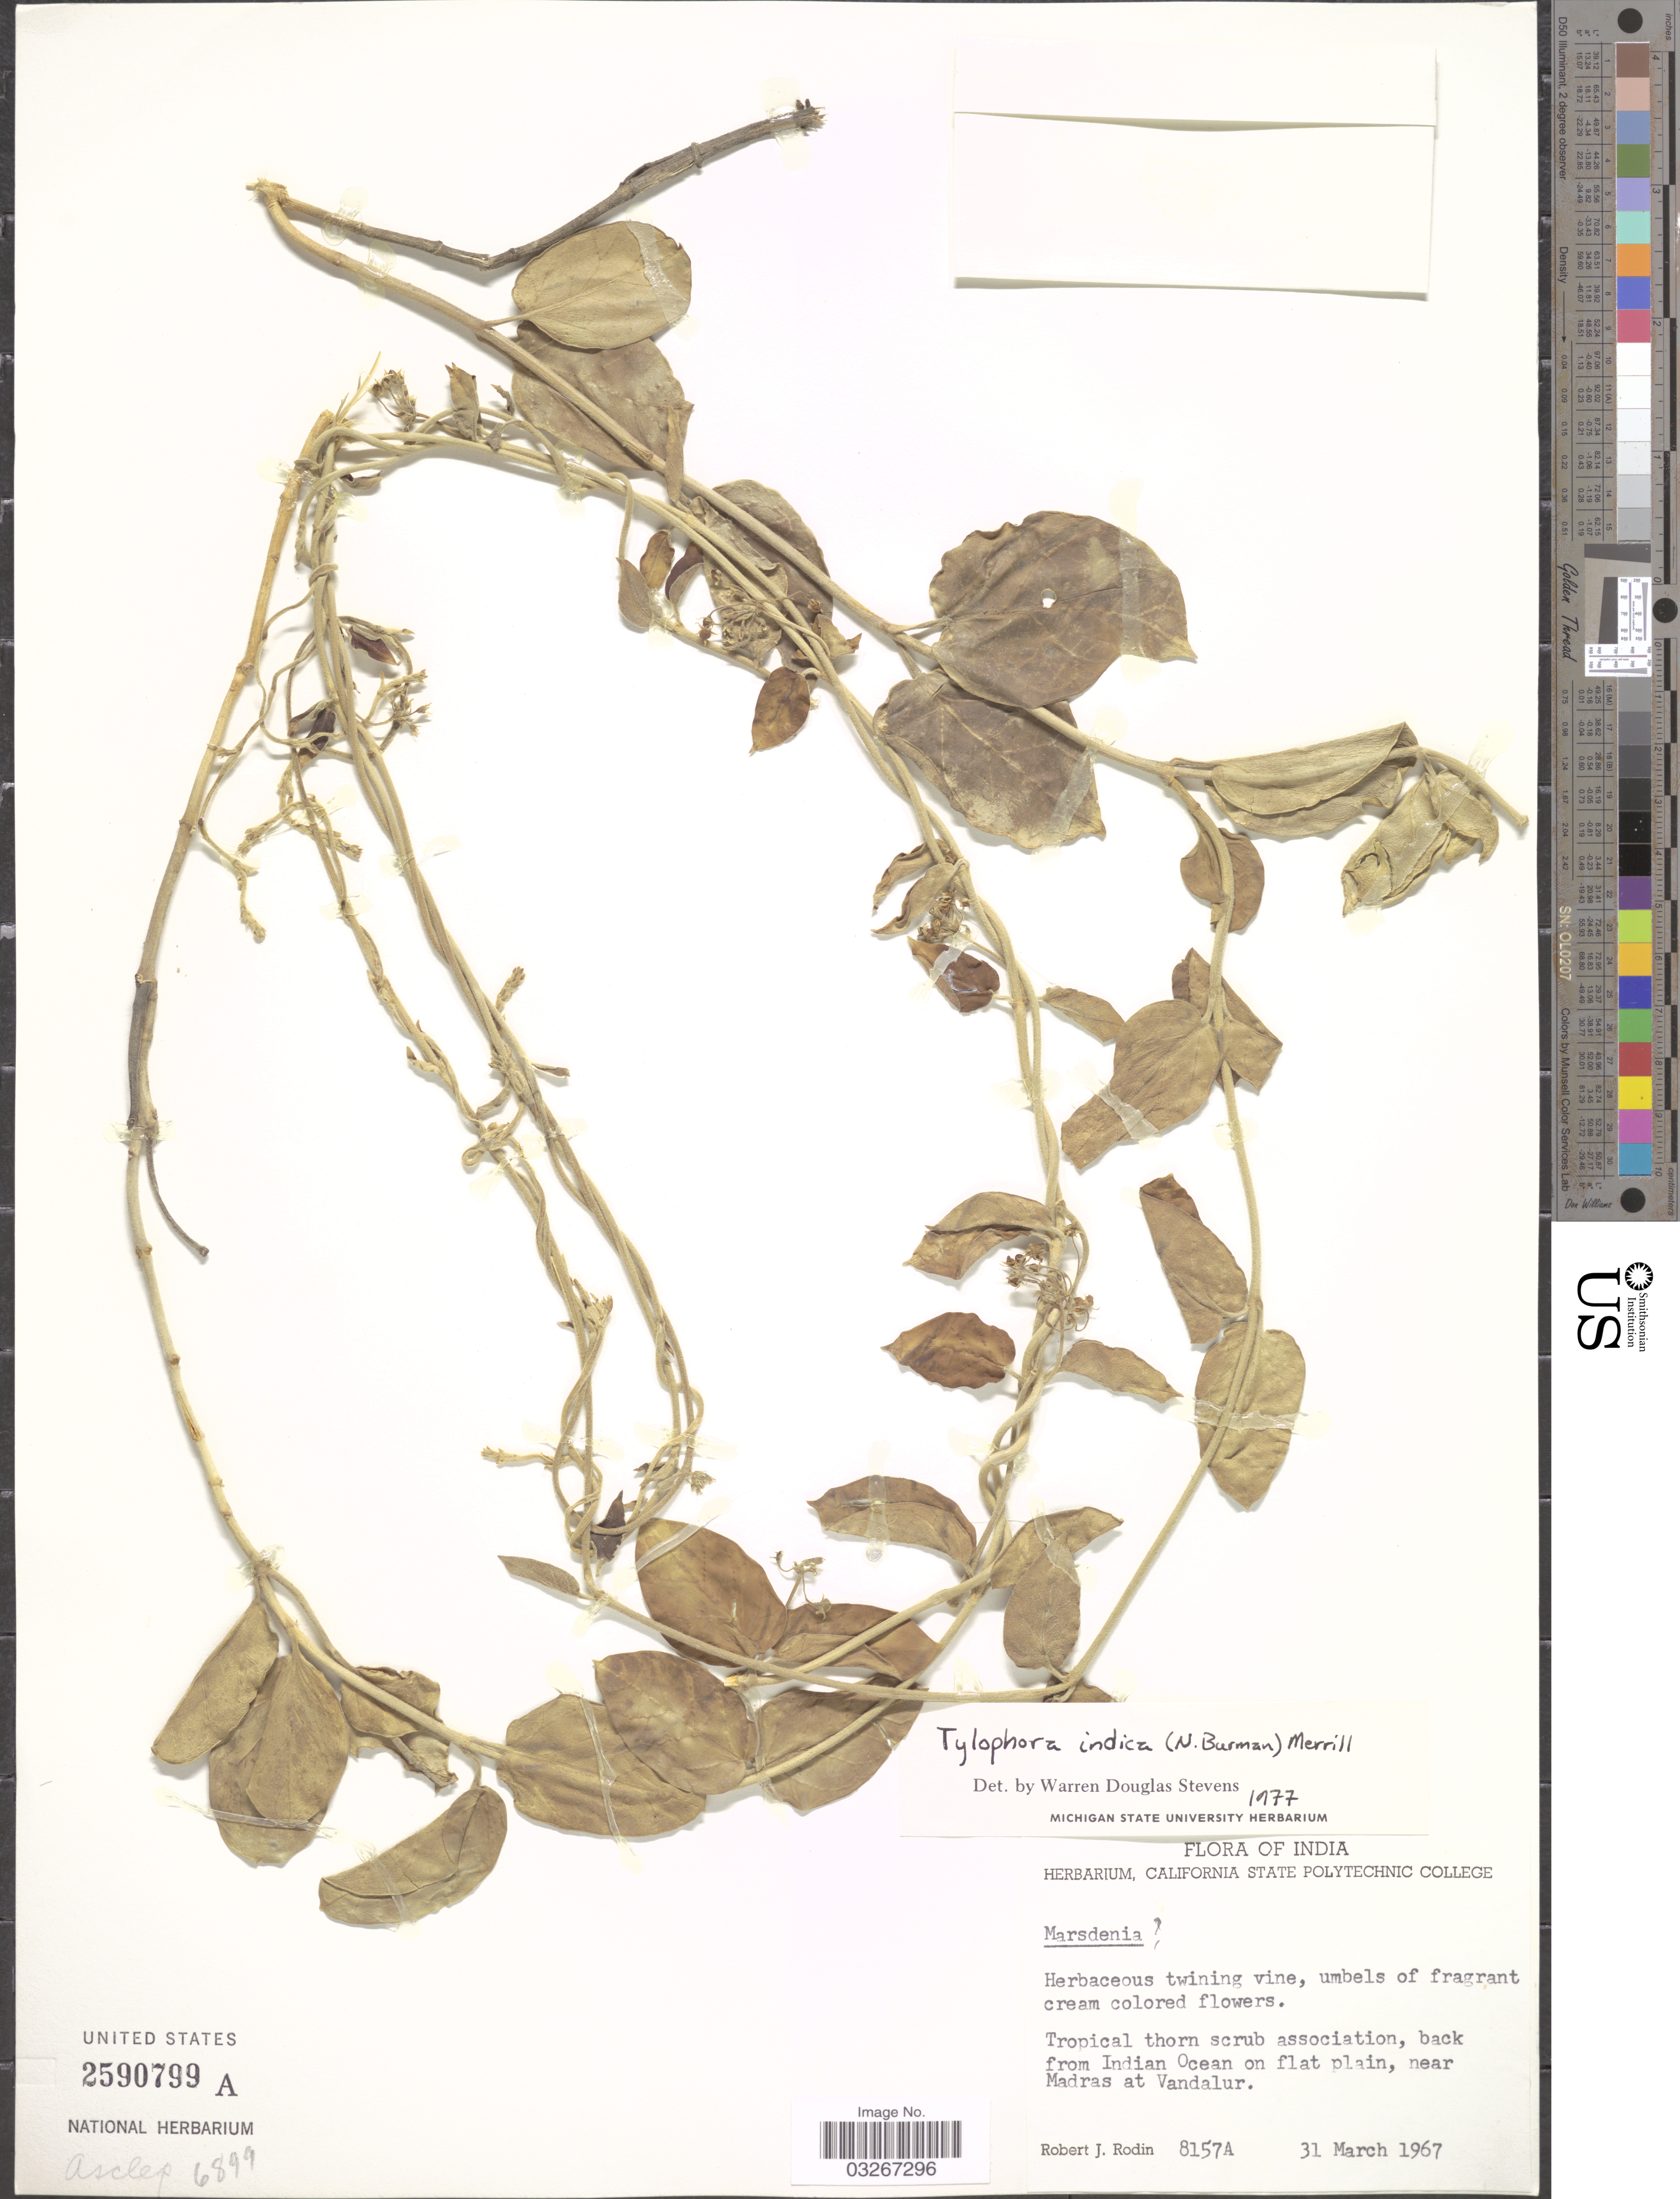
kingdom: Plantae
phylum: Tracheophyta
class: Magnoliopsida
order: Gentianales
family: Apocynaceae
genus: Tylophora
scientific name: Tylophora indica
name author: Merr.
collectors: R. J. Rodin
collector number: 8157A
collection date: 1967-03-31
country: India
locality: Back from Indian Ocean on flat plain, near Madras at Vandalur.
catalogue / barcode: US 2590799A